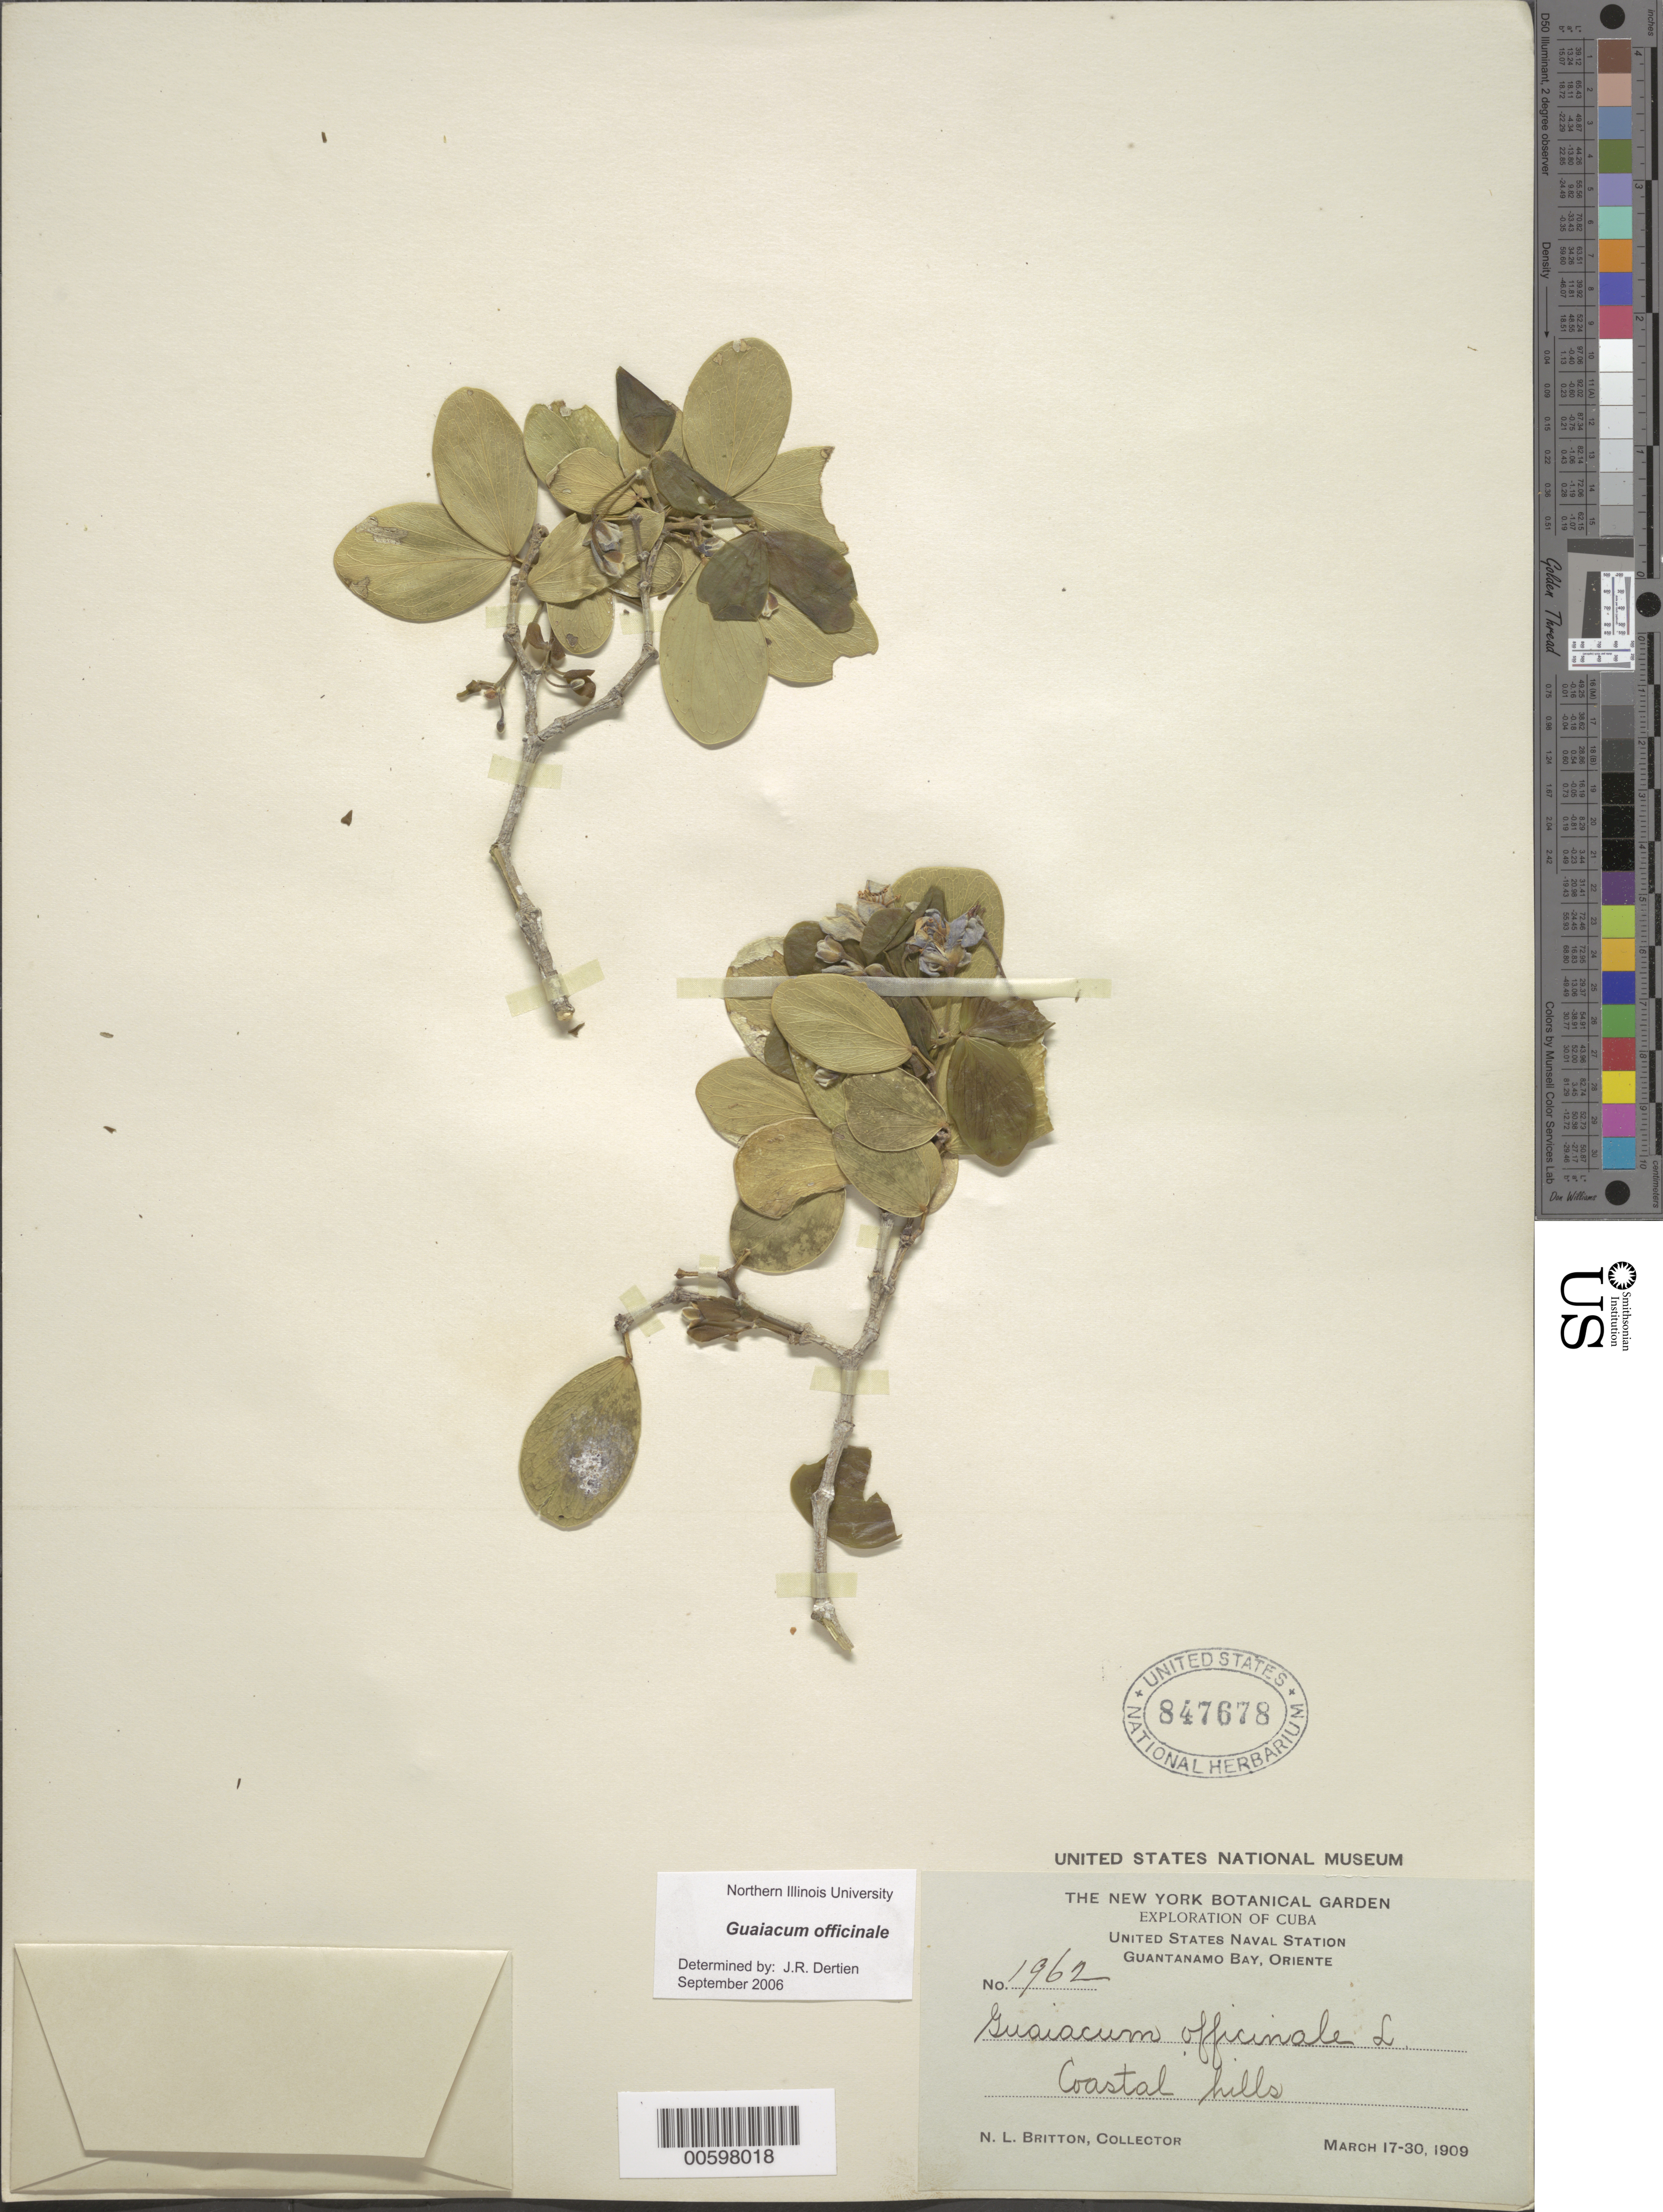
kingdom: Plantae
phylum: Tracheophyta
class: Magnoliopsida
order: Zygophyllales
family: Zygophyllaceae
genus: Guaiacum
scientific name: Guaiacum officinale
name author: L.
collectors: N. Britton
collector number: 1962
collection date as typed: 17 Mar 1909 to 30 Mar 1909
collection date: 1909-03-17/1909-03-30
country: Cuba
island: Greater Antilles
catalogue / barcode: US 847678